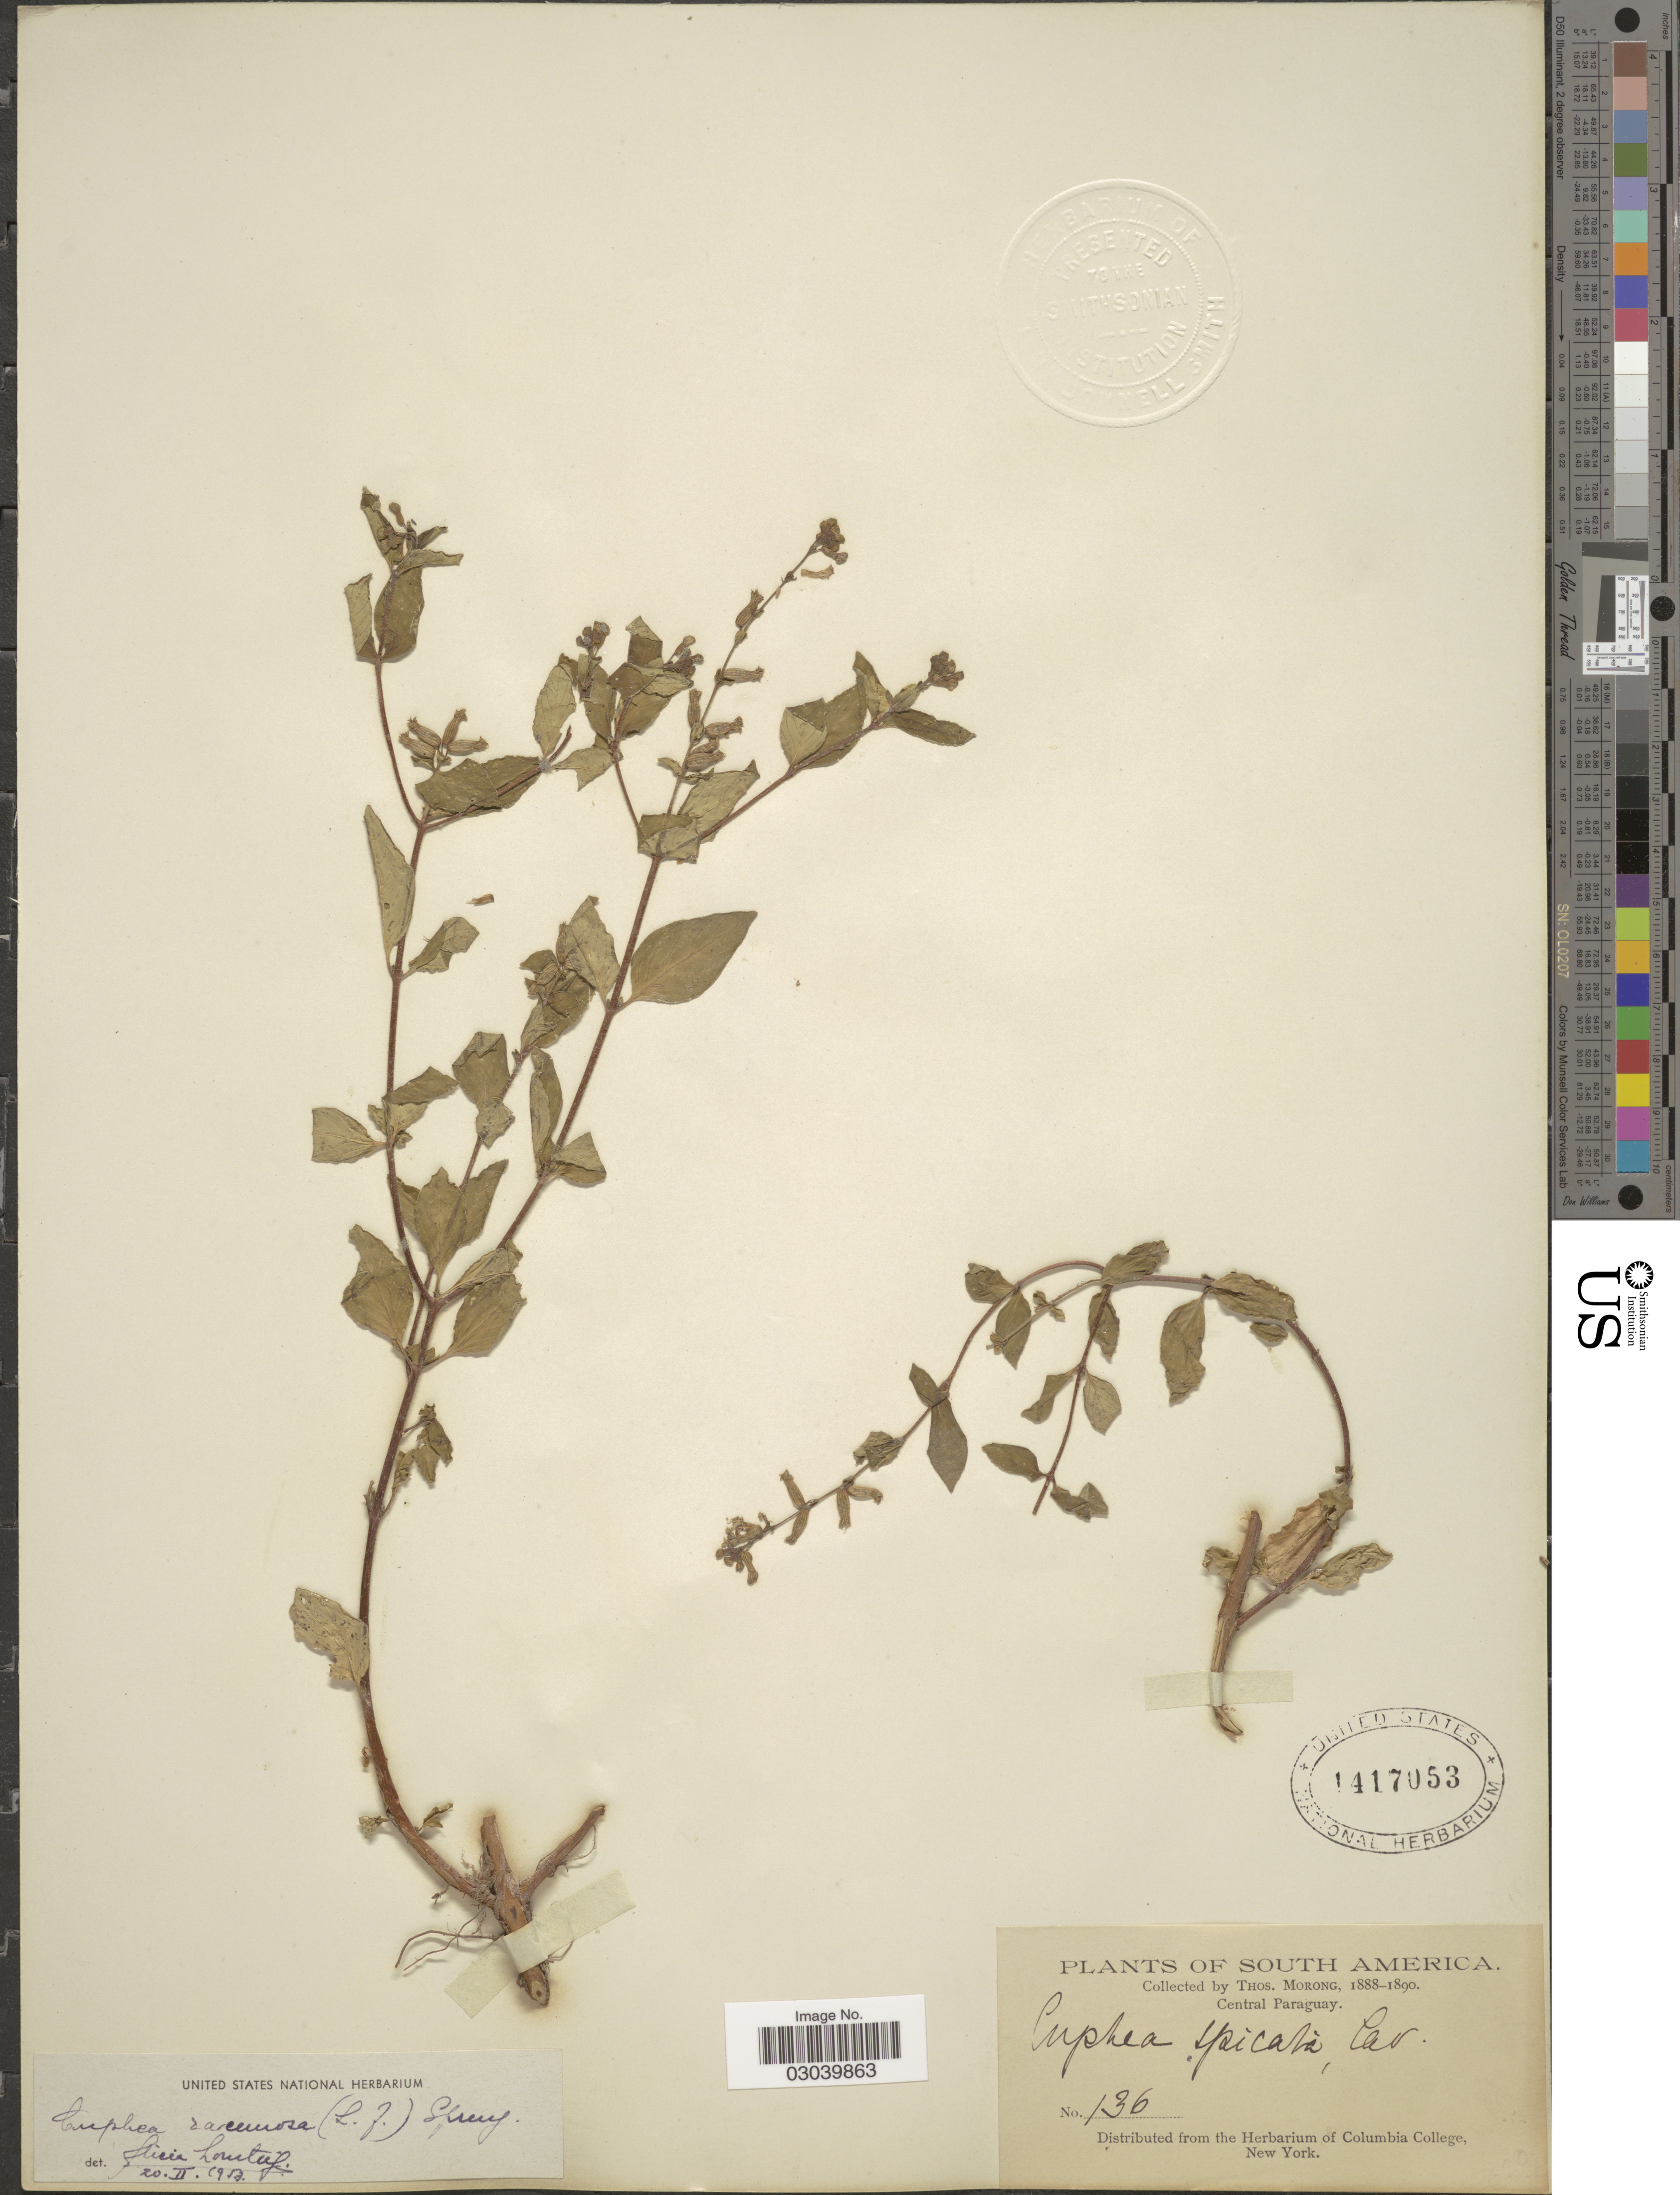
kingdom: Plantae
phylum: Tracheophyta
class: Magnoliopsida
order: Myrtales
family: Lythraceae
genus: Cuphea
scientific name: Cuphea racemosa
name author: (L. f.) Spreng.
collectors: ex herb. T. Morong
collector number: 136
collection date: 1888/1890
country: Paraguay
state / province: Central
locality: Central Paraguay.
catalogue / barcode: US 1417053